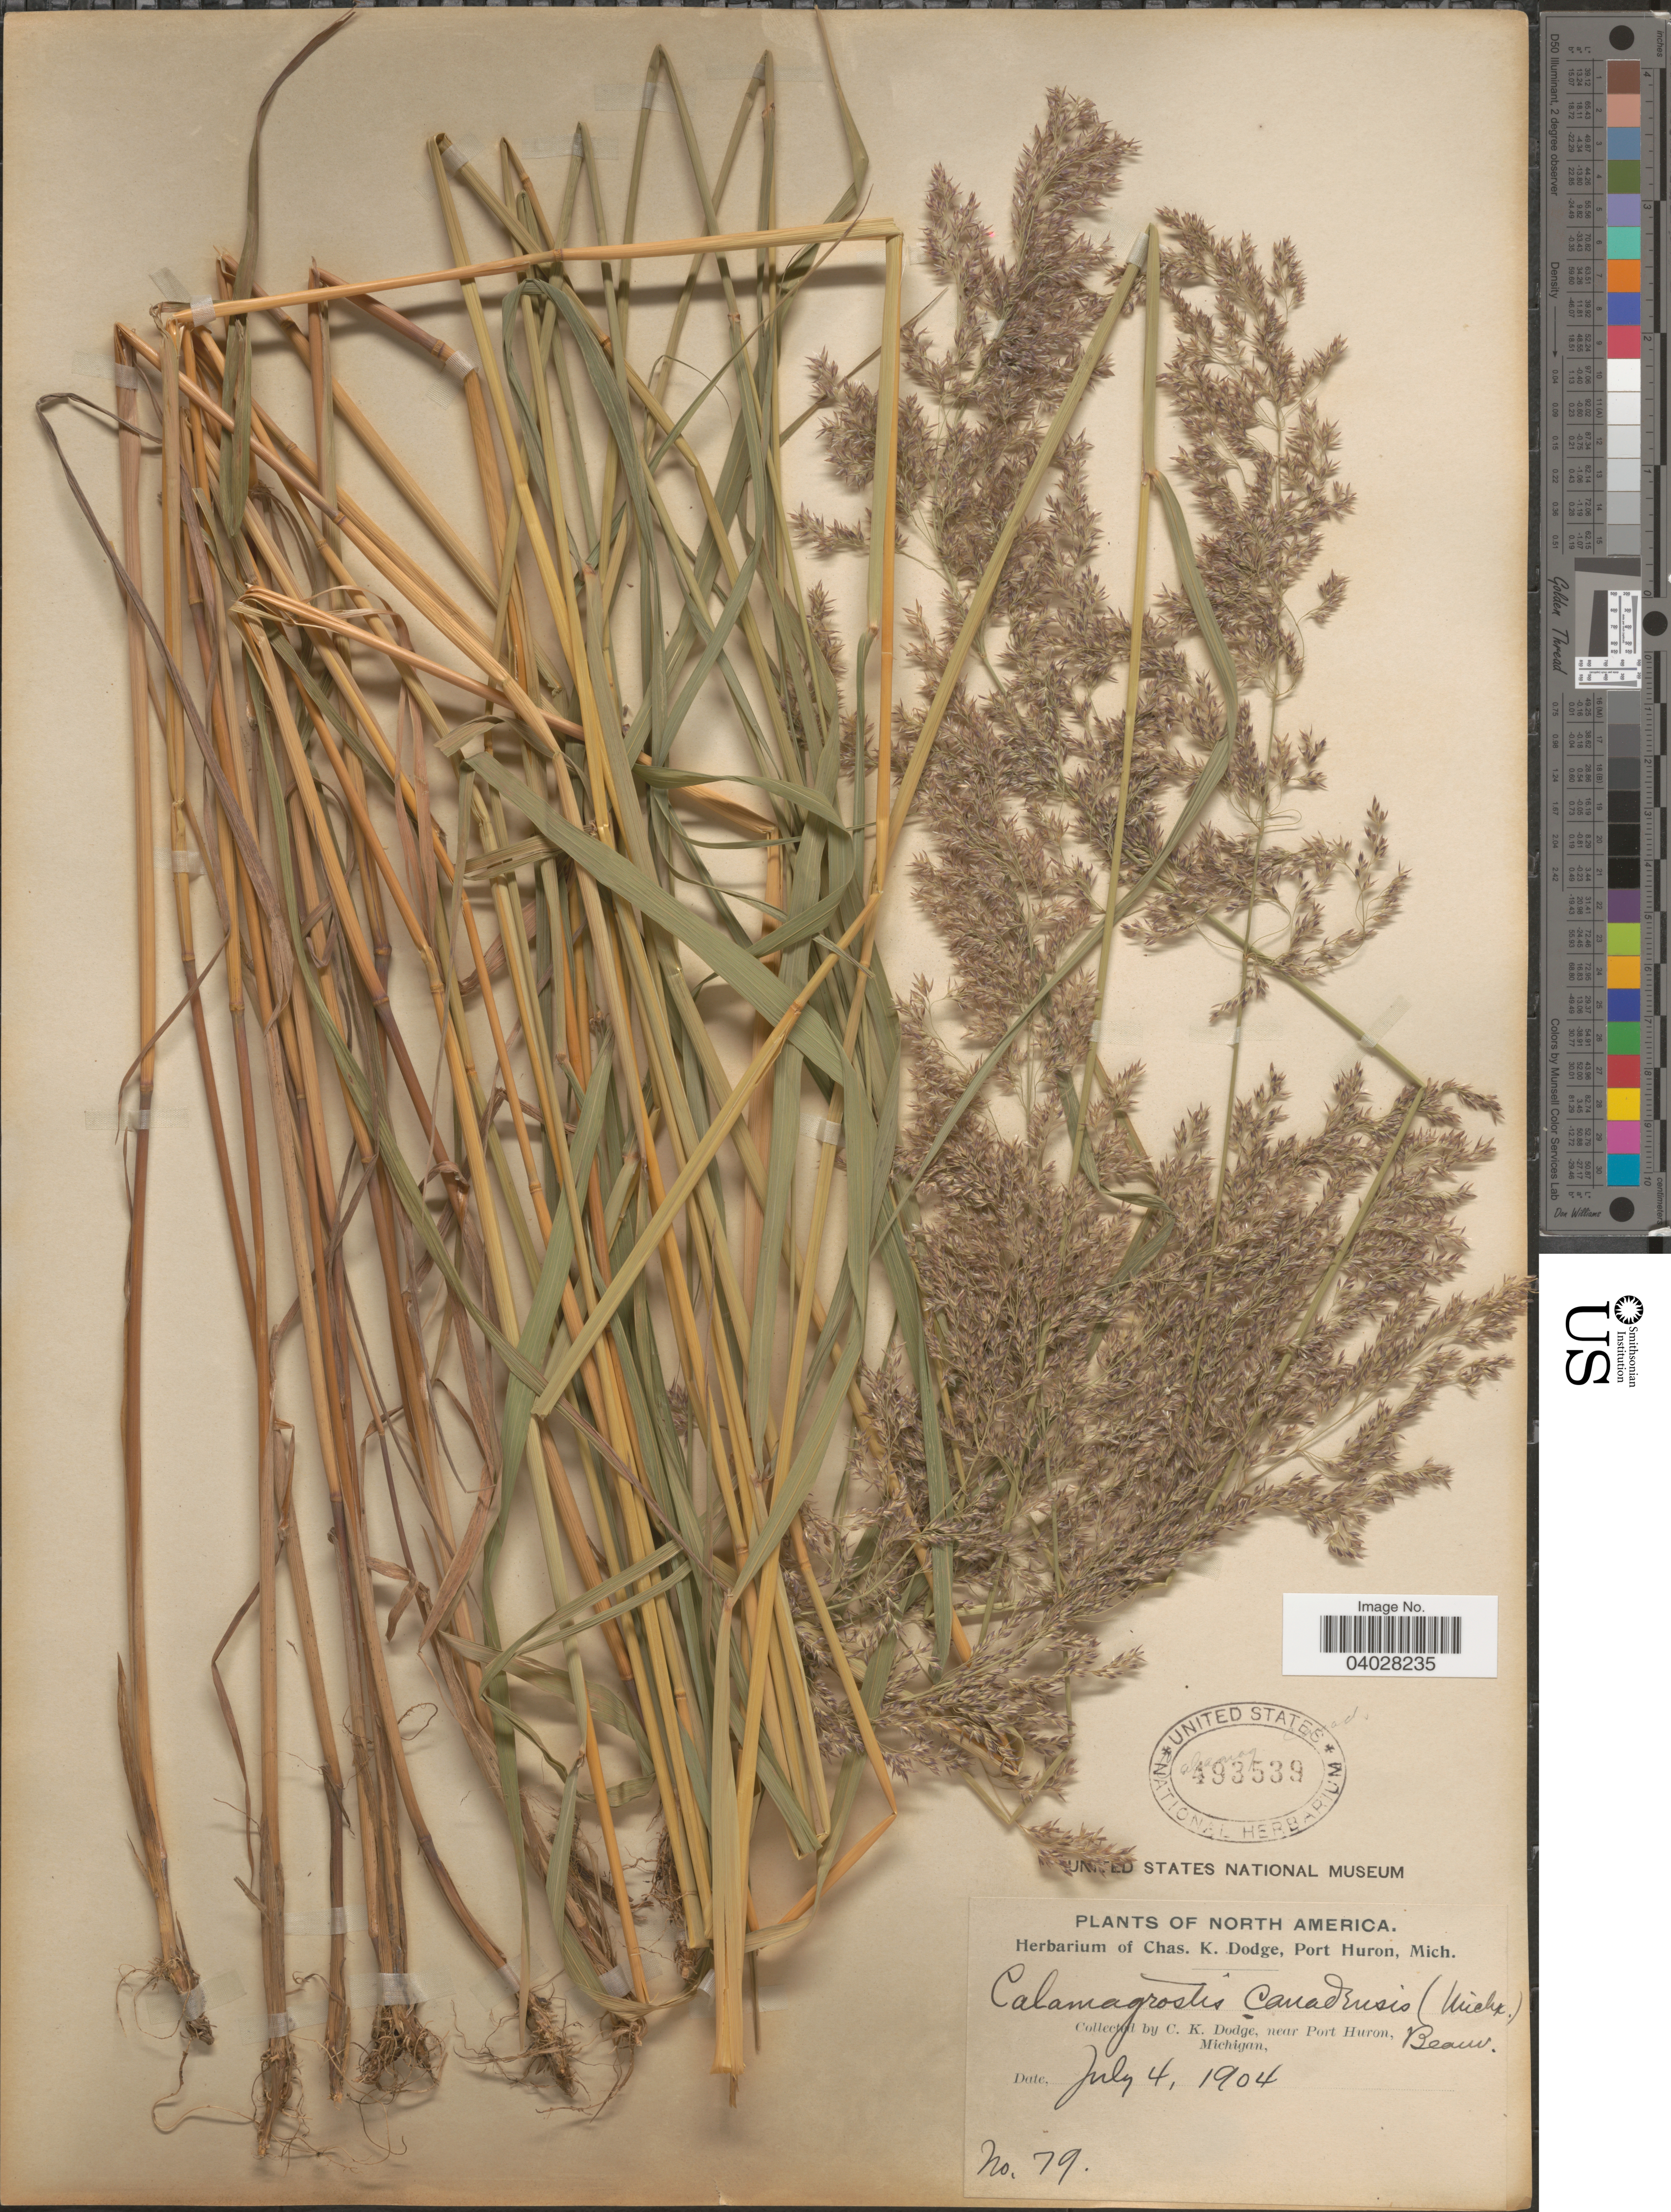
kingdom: Plantae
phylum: Tracheophyta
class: Liliopsida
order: Poales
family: Poaceae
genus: Calamagrostis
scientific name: Calamagrostis canadensis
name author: (Michx.) P. Beauv.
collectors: C. Dodge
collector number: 79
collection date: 1904-07-04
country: United States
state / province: Michigan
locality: Near Port Huron.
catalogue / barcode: US 493539